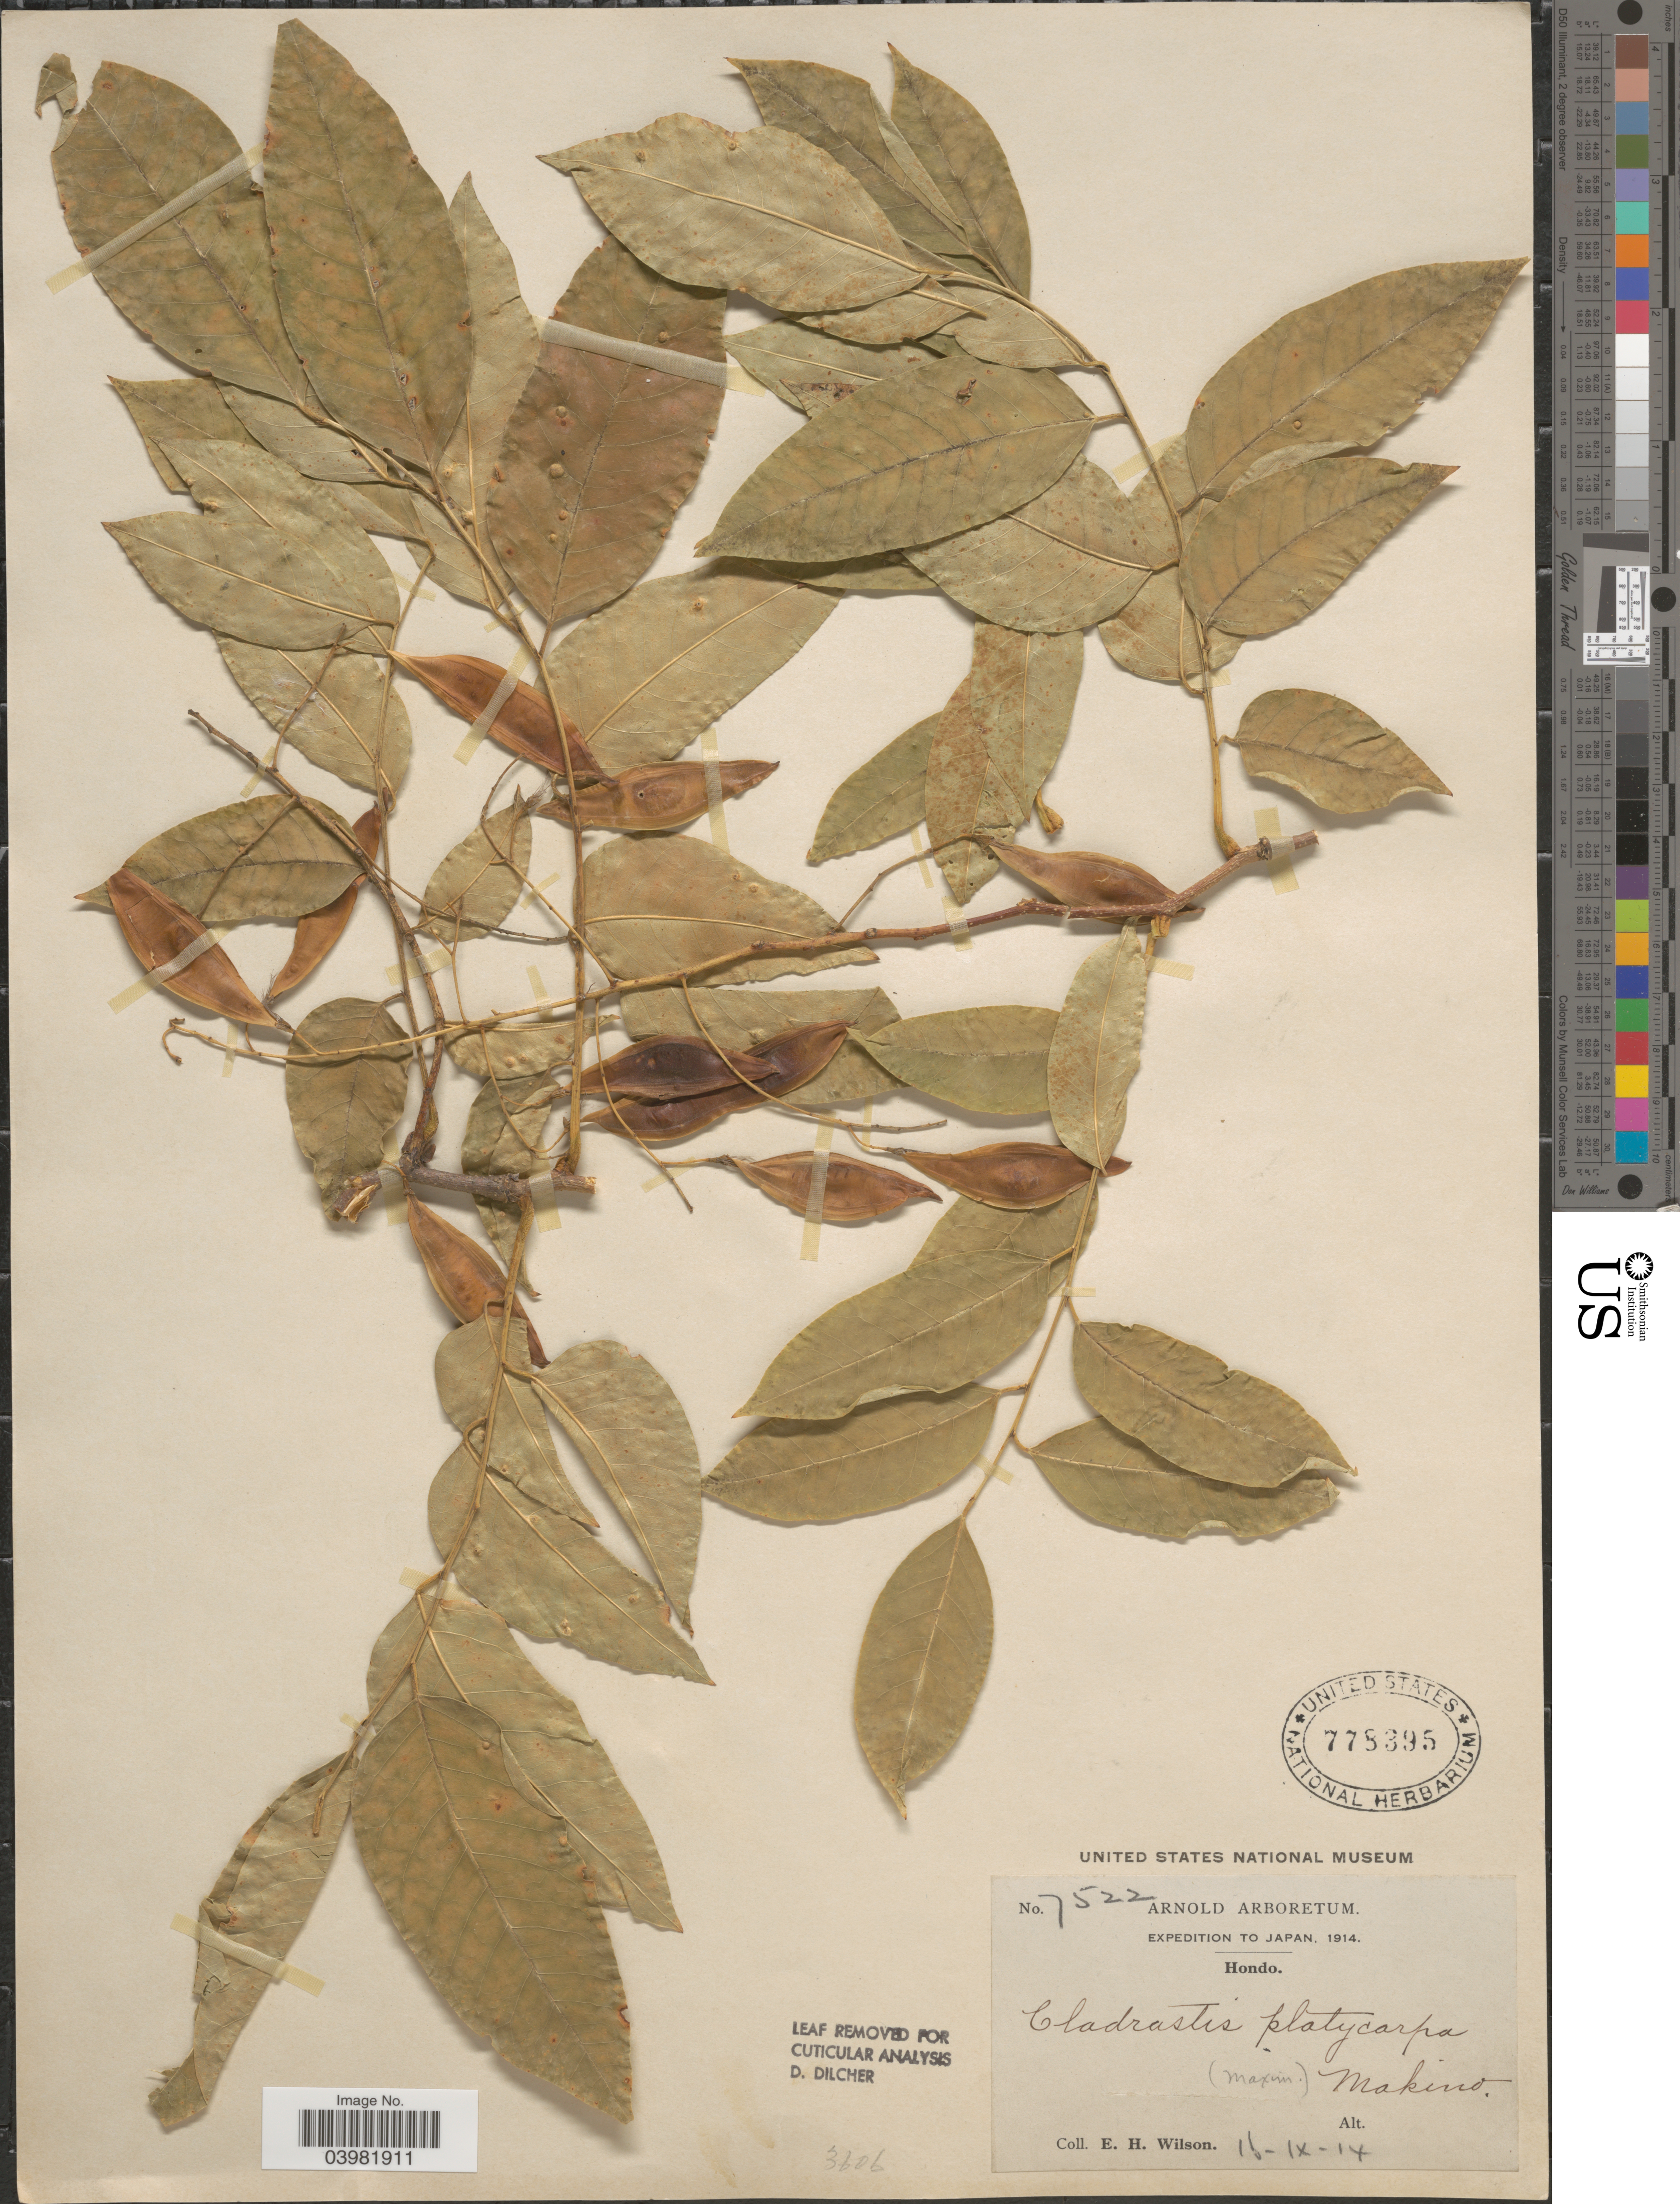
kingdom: Plantae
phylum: Tracheophyta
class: Magnoliopsida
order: Fabales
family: Fabaceae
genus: Cladrastis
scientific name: Cladrastis platycarpa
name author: (Maxim.) Makino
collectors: E. Wilson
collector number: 7522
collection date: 1914-09-16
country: Japan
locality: Hondo.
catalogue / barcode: US 778395